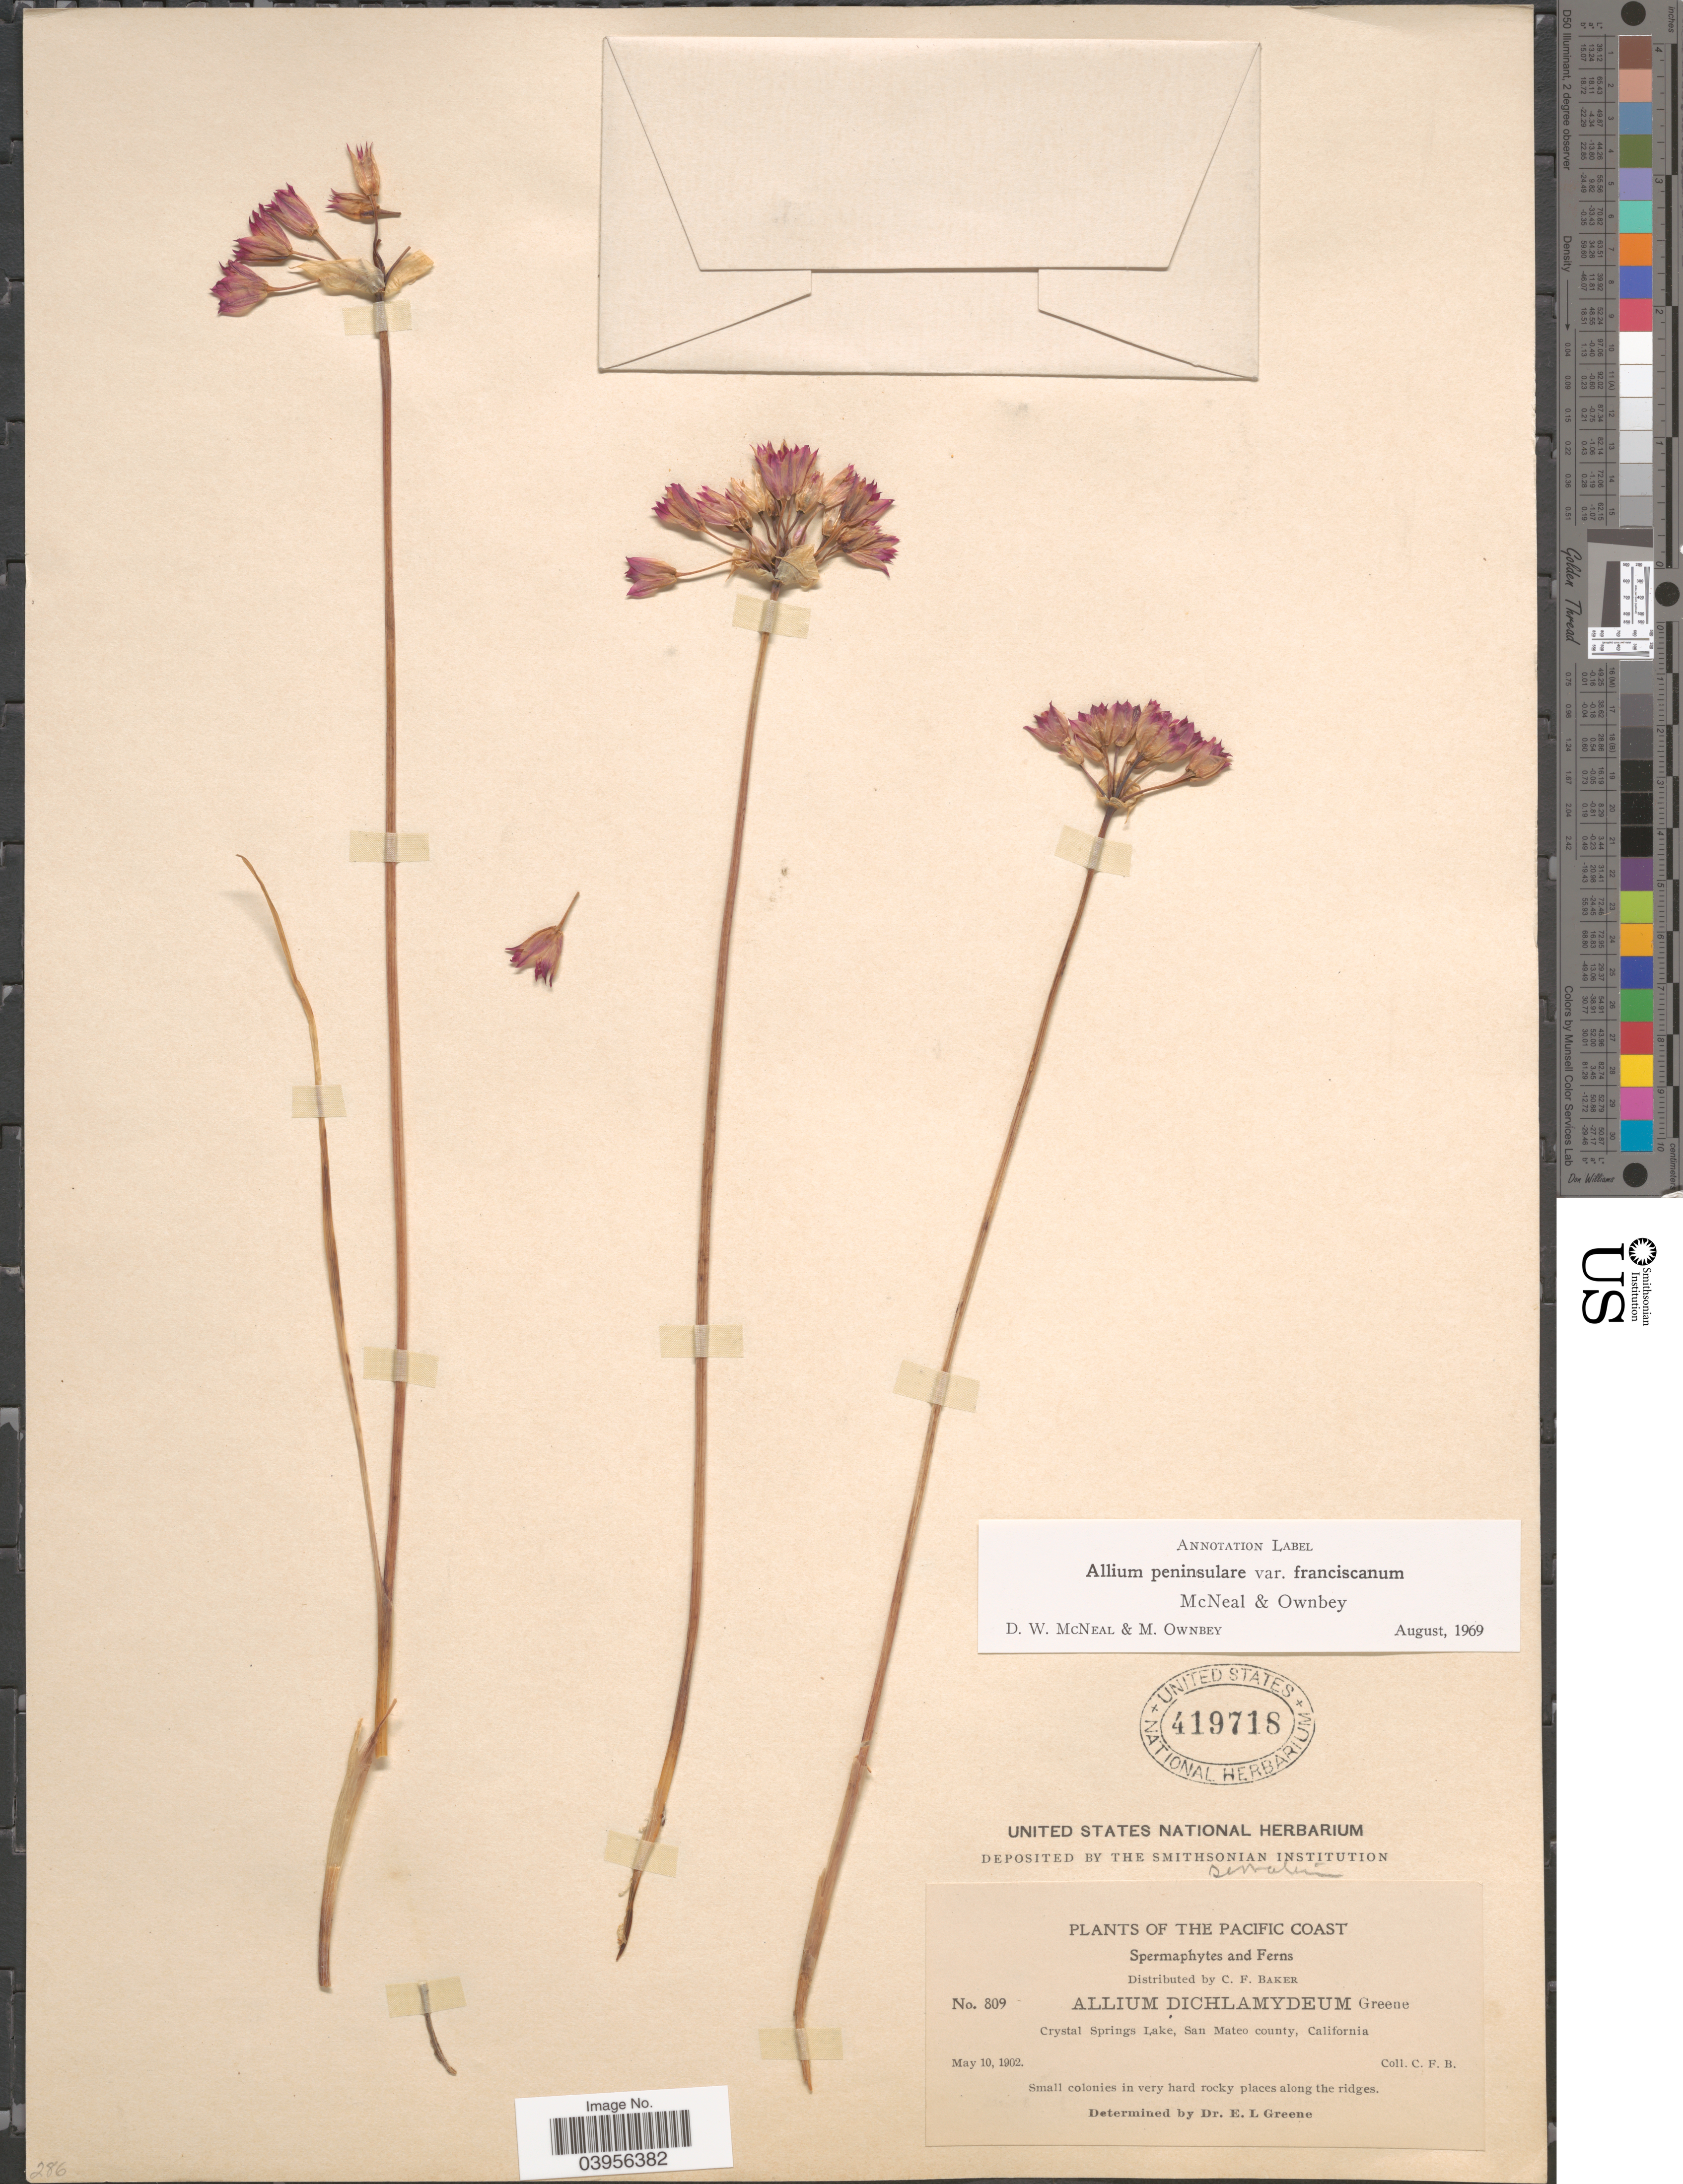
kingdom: Plantae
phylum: Tracheophyta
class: Liliopsida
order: Asparagales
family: Amaryllidaceae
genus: Allium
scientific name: Allium peninsulare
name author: Lemmon ex Greene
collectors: C. F. Baker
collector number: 809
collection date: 1902-05-10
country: United States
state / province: California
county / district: San Mateo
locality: The Pacific Coast. Crystal Springs Lake, San Mateo county.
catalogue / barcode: US 419718